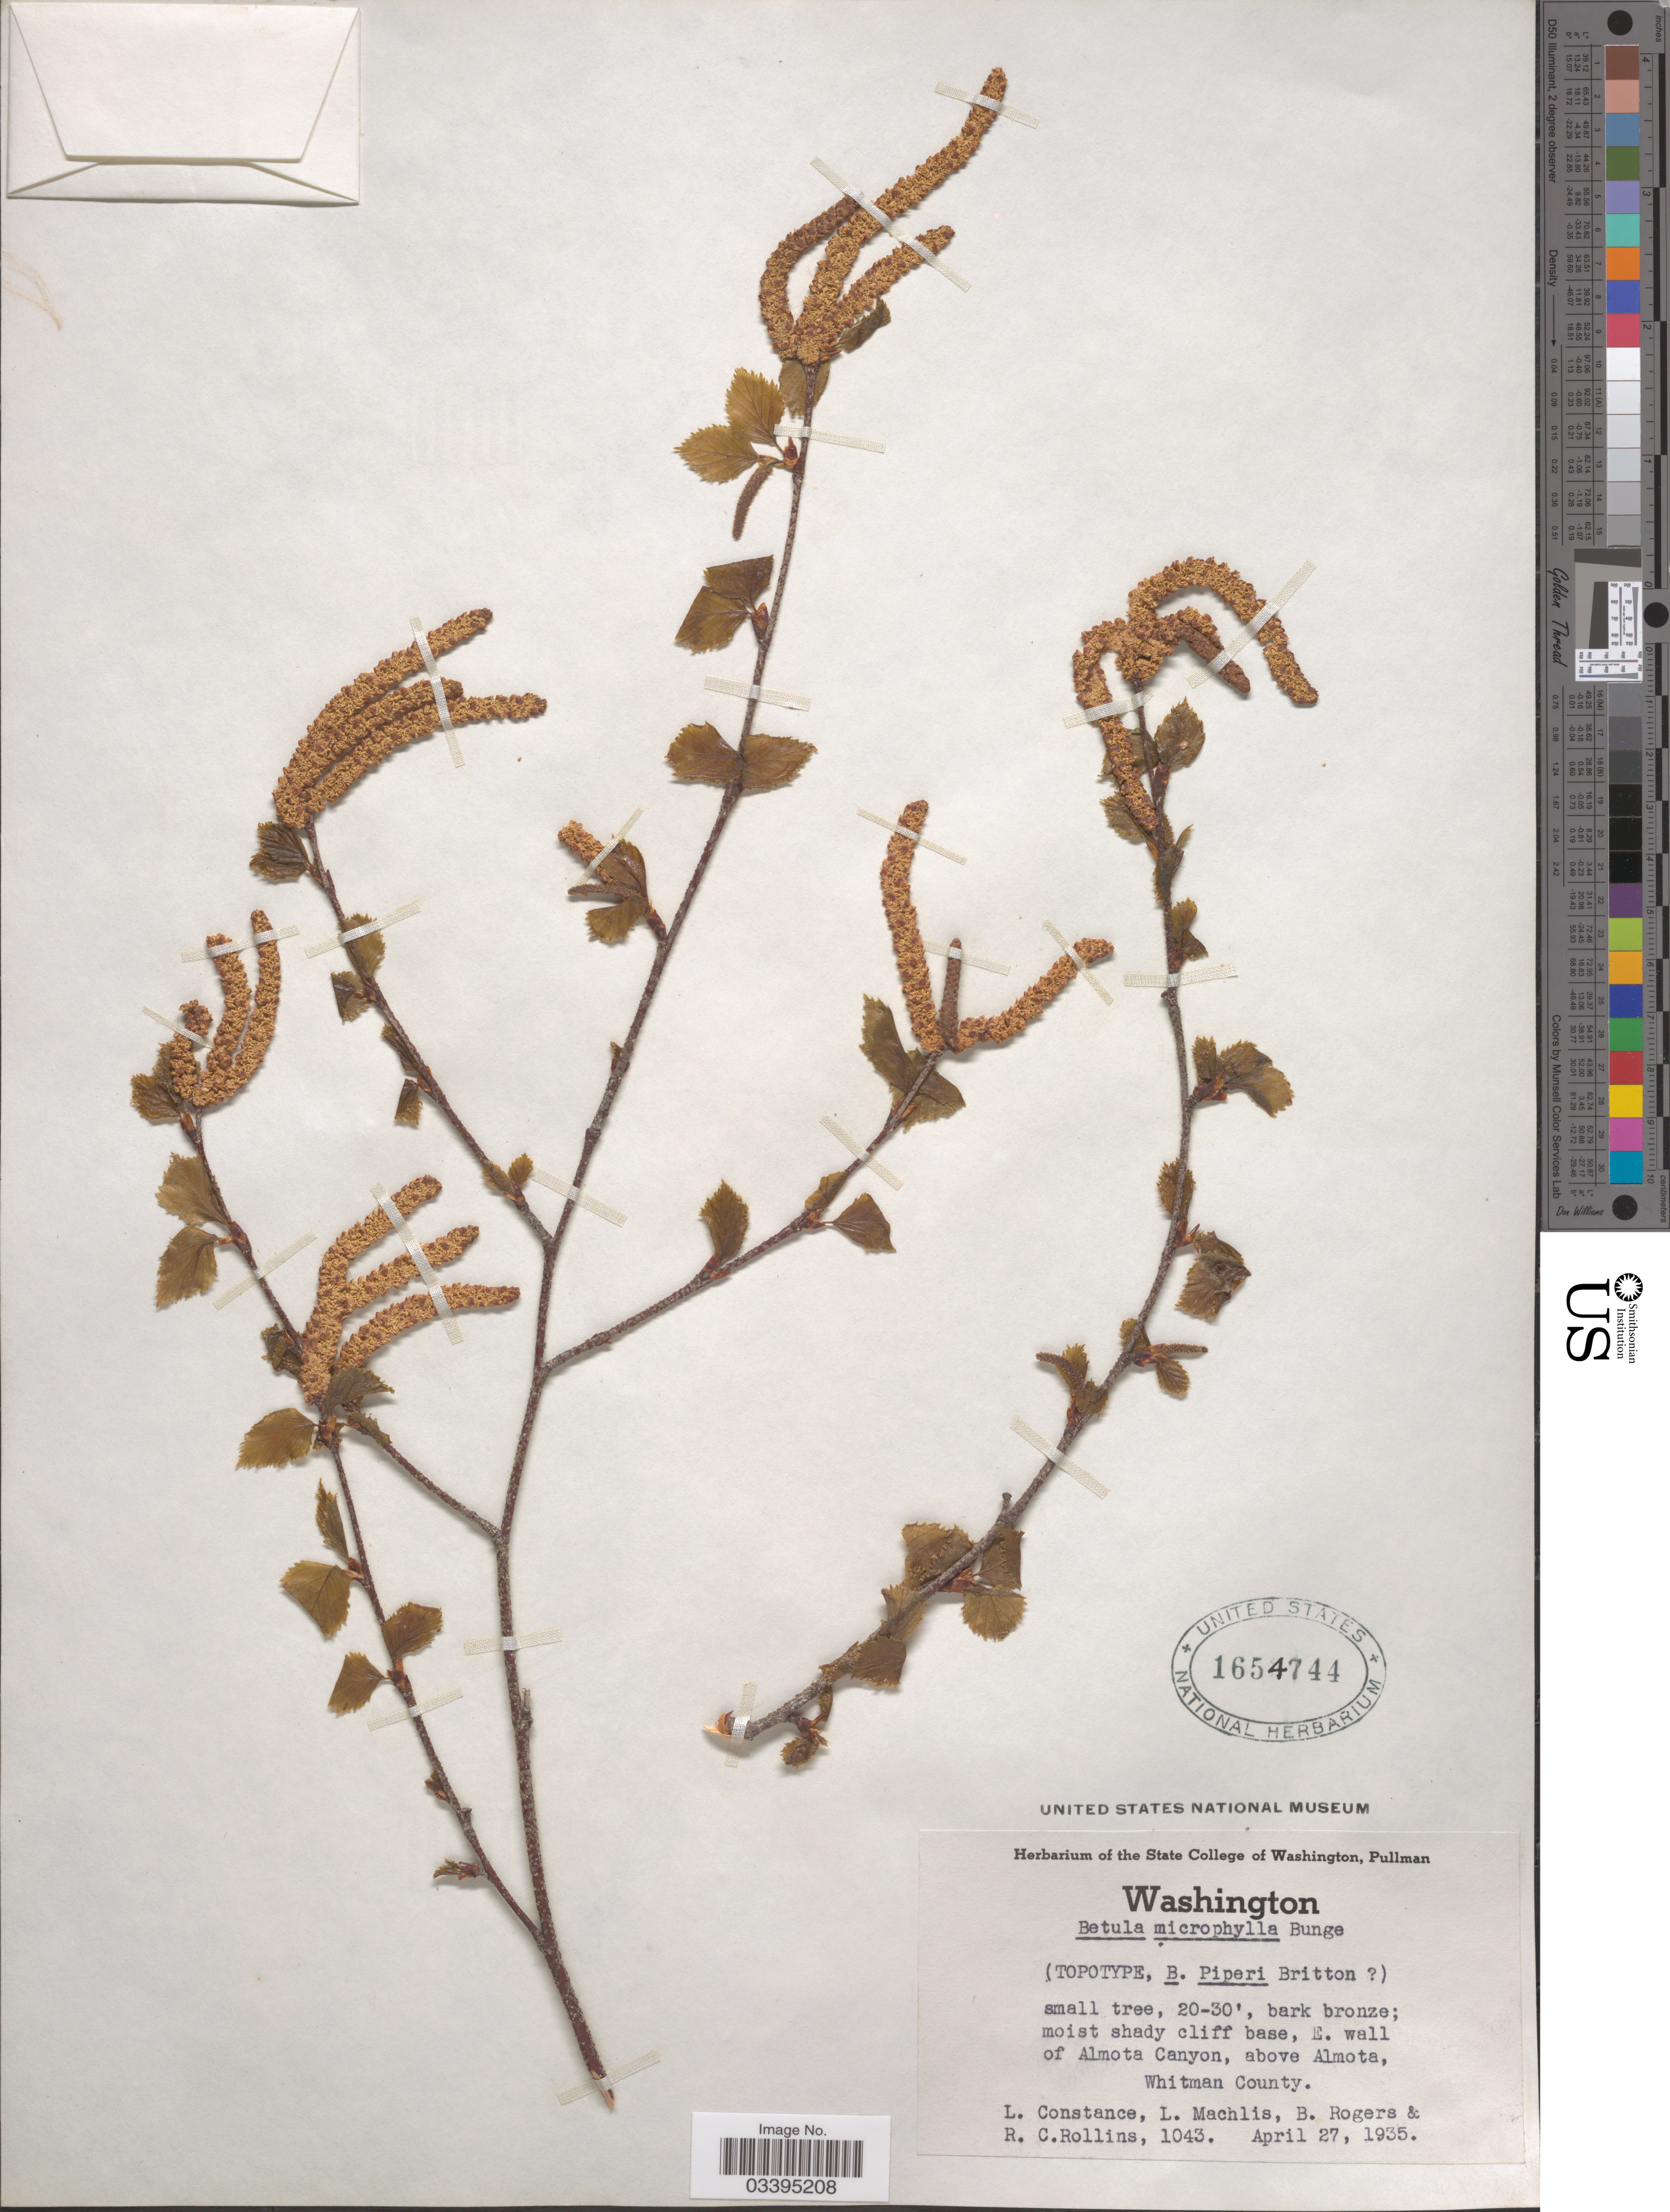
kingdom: Plantae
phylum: Tracheophyta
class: Magnoliopsida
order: Fagales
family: Betulaceae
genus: Betula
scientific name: Betula fontinalis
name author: Sarg.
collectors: L. Constance, L. Machlis, B. Rogers & R. C. Rollins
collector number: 1043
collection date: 1935-04-27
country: United States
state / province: Washington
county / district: Whitman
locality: E. wall of Almota Canyon, above Almota, Whitman County.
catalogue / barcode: US 1654744